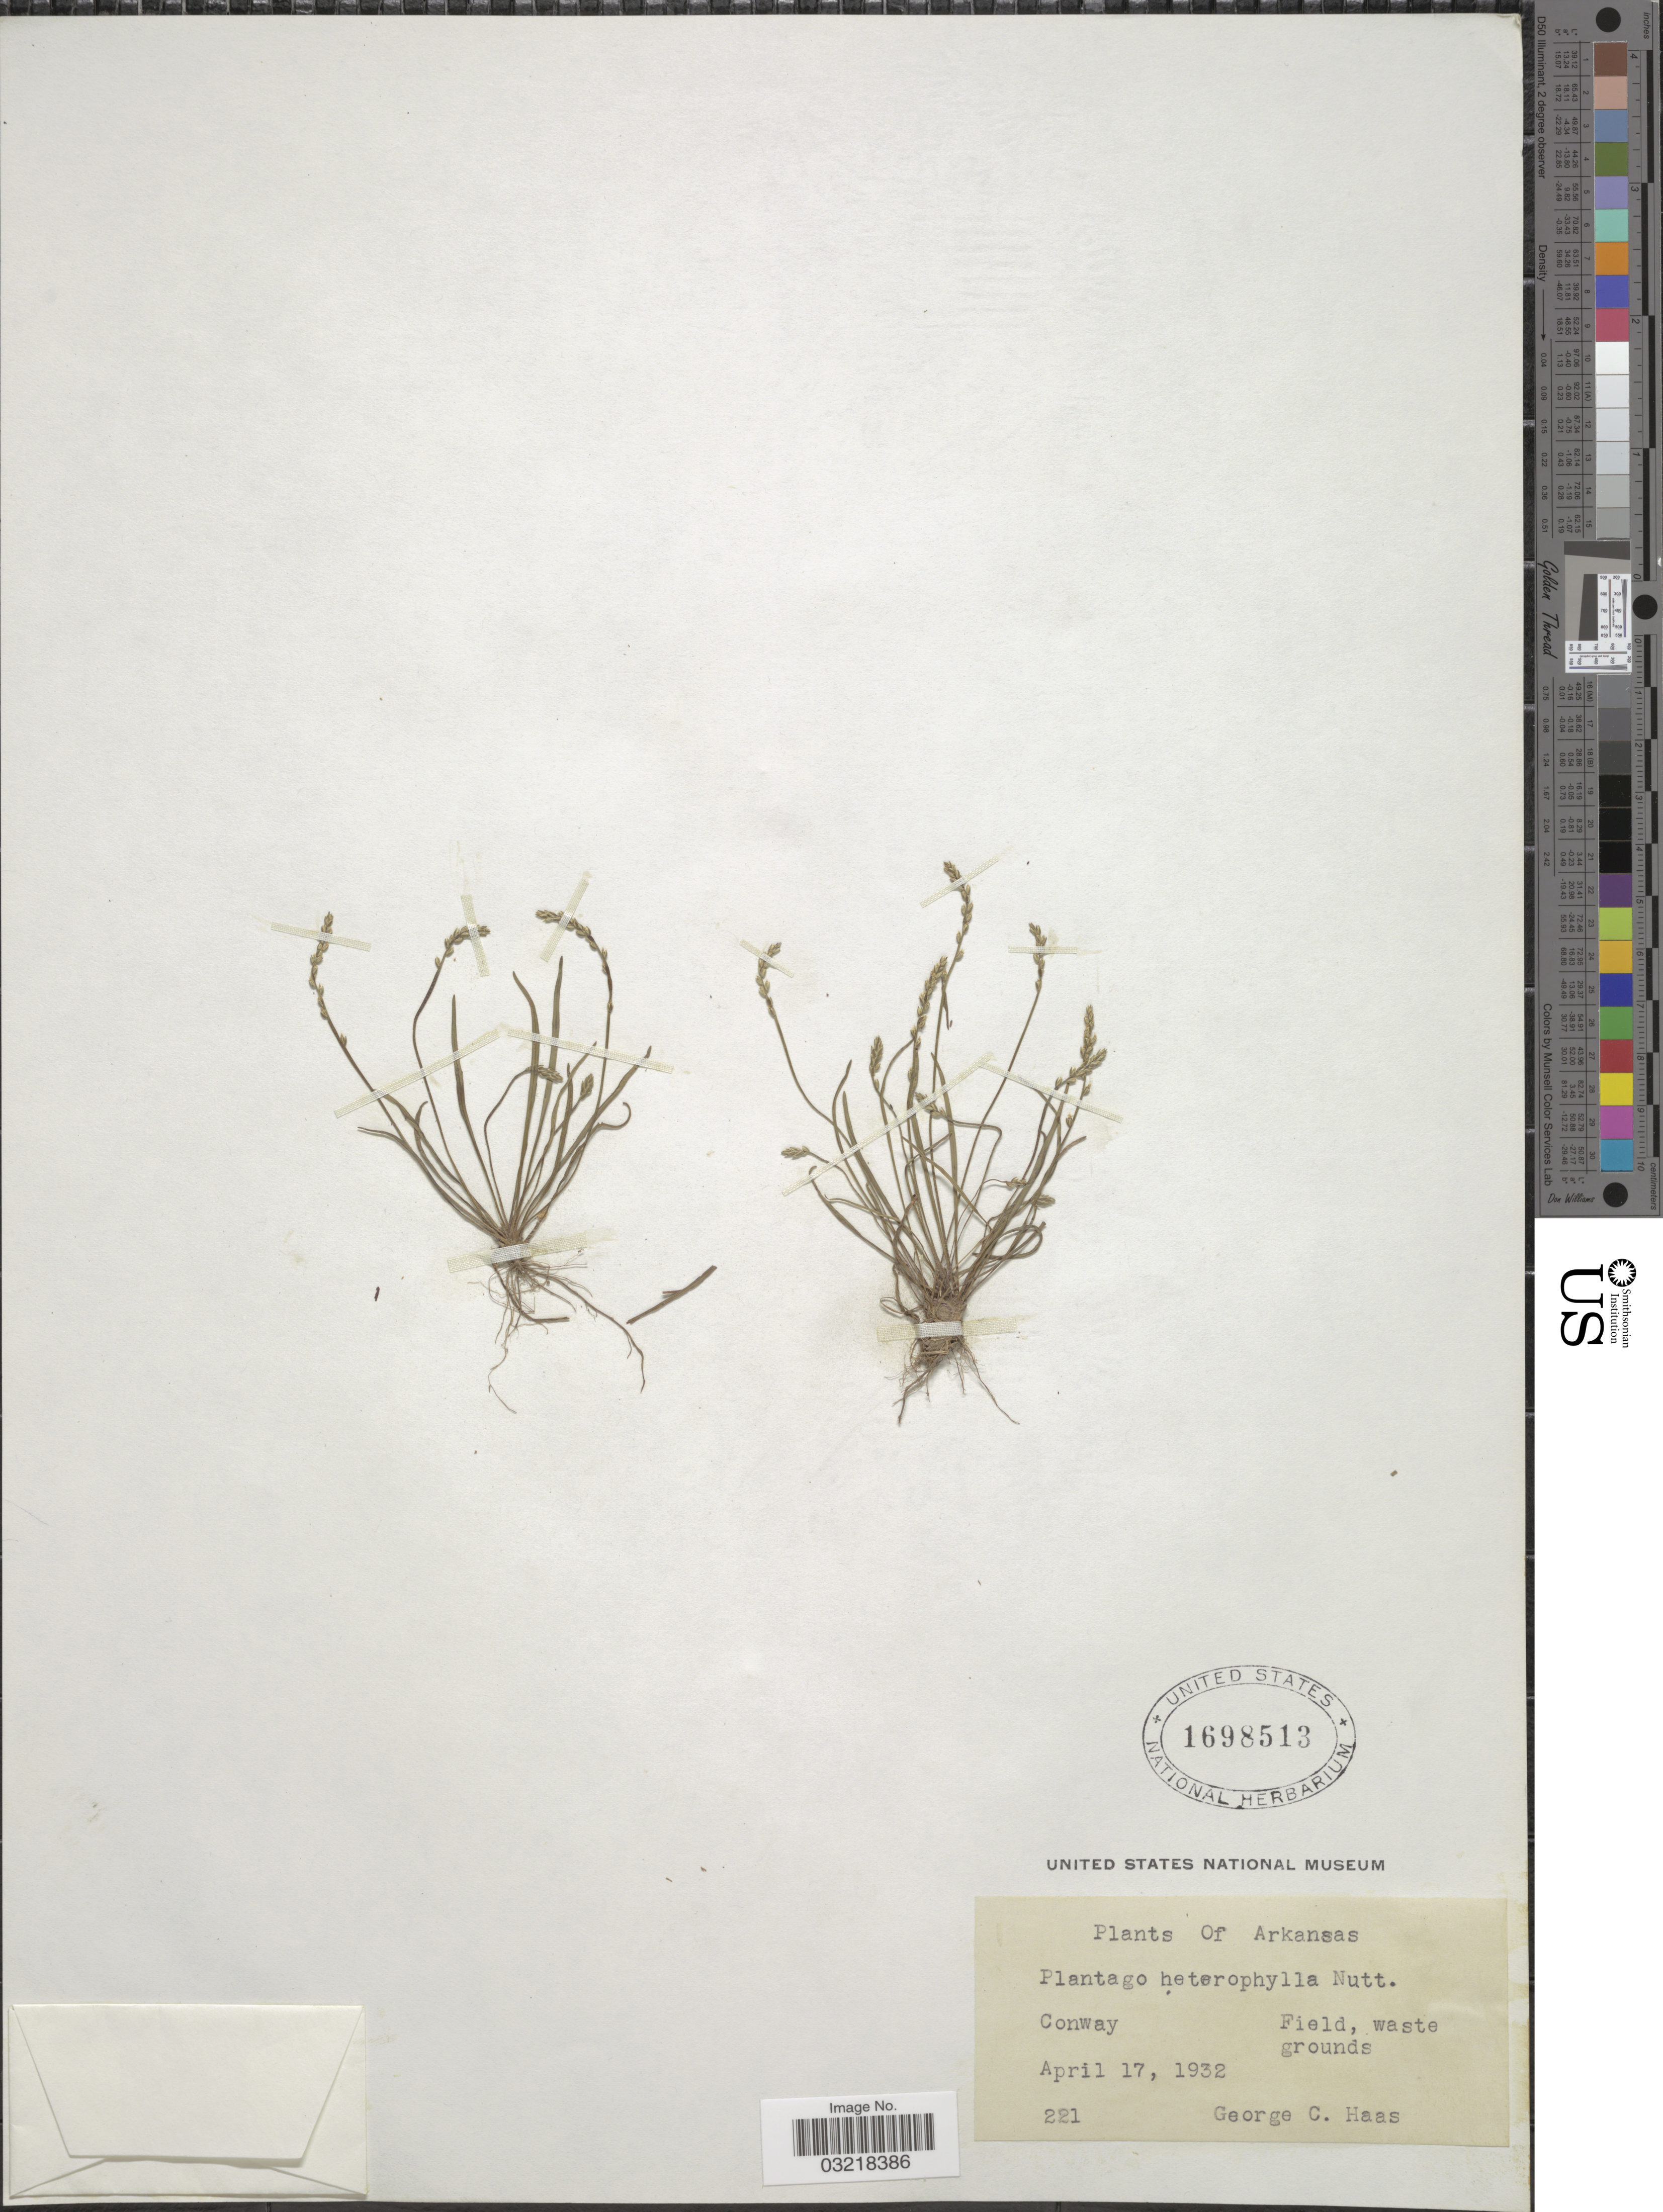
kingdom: Plantae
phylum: Tracheophyta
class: Magnoliopsida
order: Lamiales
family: Plantaginaceae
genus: Plantago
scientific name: Plantago heterophylla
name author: Nutt.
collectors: G. Haas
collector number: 221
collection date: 1932-04-17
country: United States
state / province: Arkansas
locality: Conway. Field, waste grounds.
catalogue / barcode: US 1698513